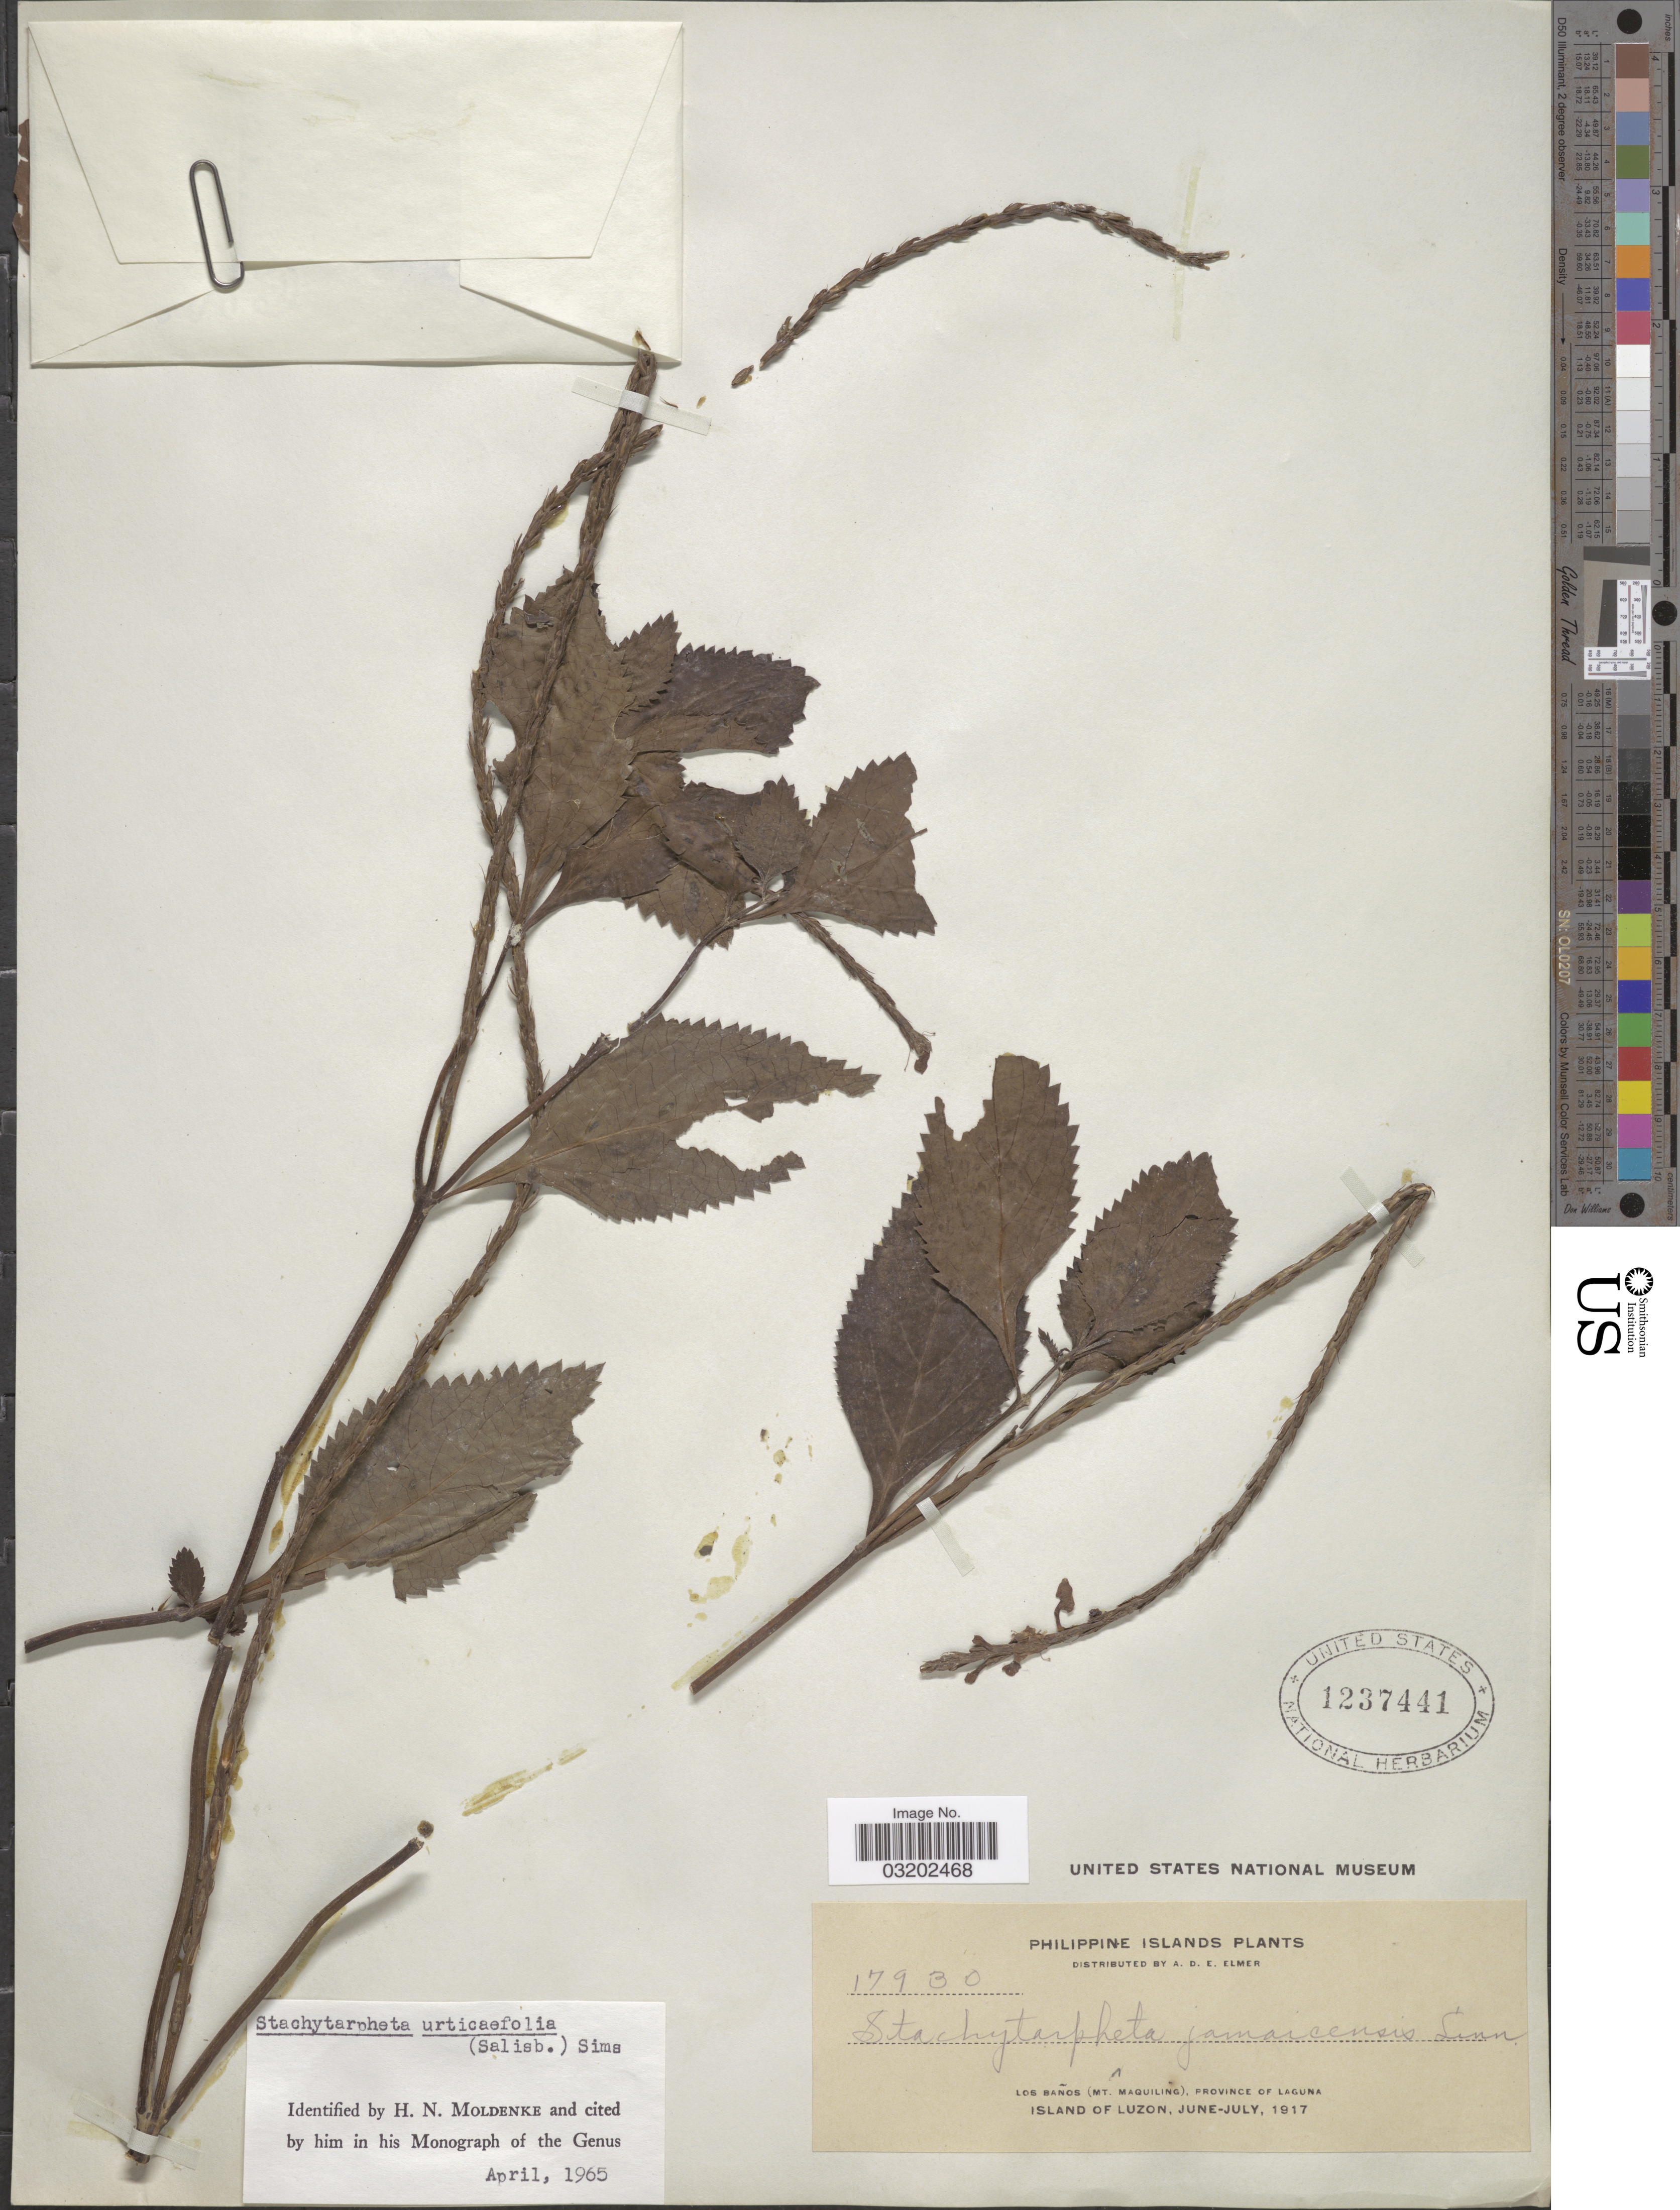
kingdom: Plantae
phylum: Tracheophyta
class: Magnoliopsida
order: Lamiales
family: Verbenaceae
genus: Stachytarpheta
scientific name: Stachytarpheta urticifolia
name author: Sims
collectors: A. D. E. Elmer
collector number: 17930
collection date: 1917-06/1917-07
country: Philippines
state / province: Calabarzon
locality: Los Baños (Mt. Maquiling), Province of Laguna, Island of Luzon.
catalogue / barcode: US 1237441